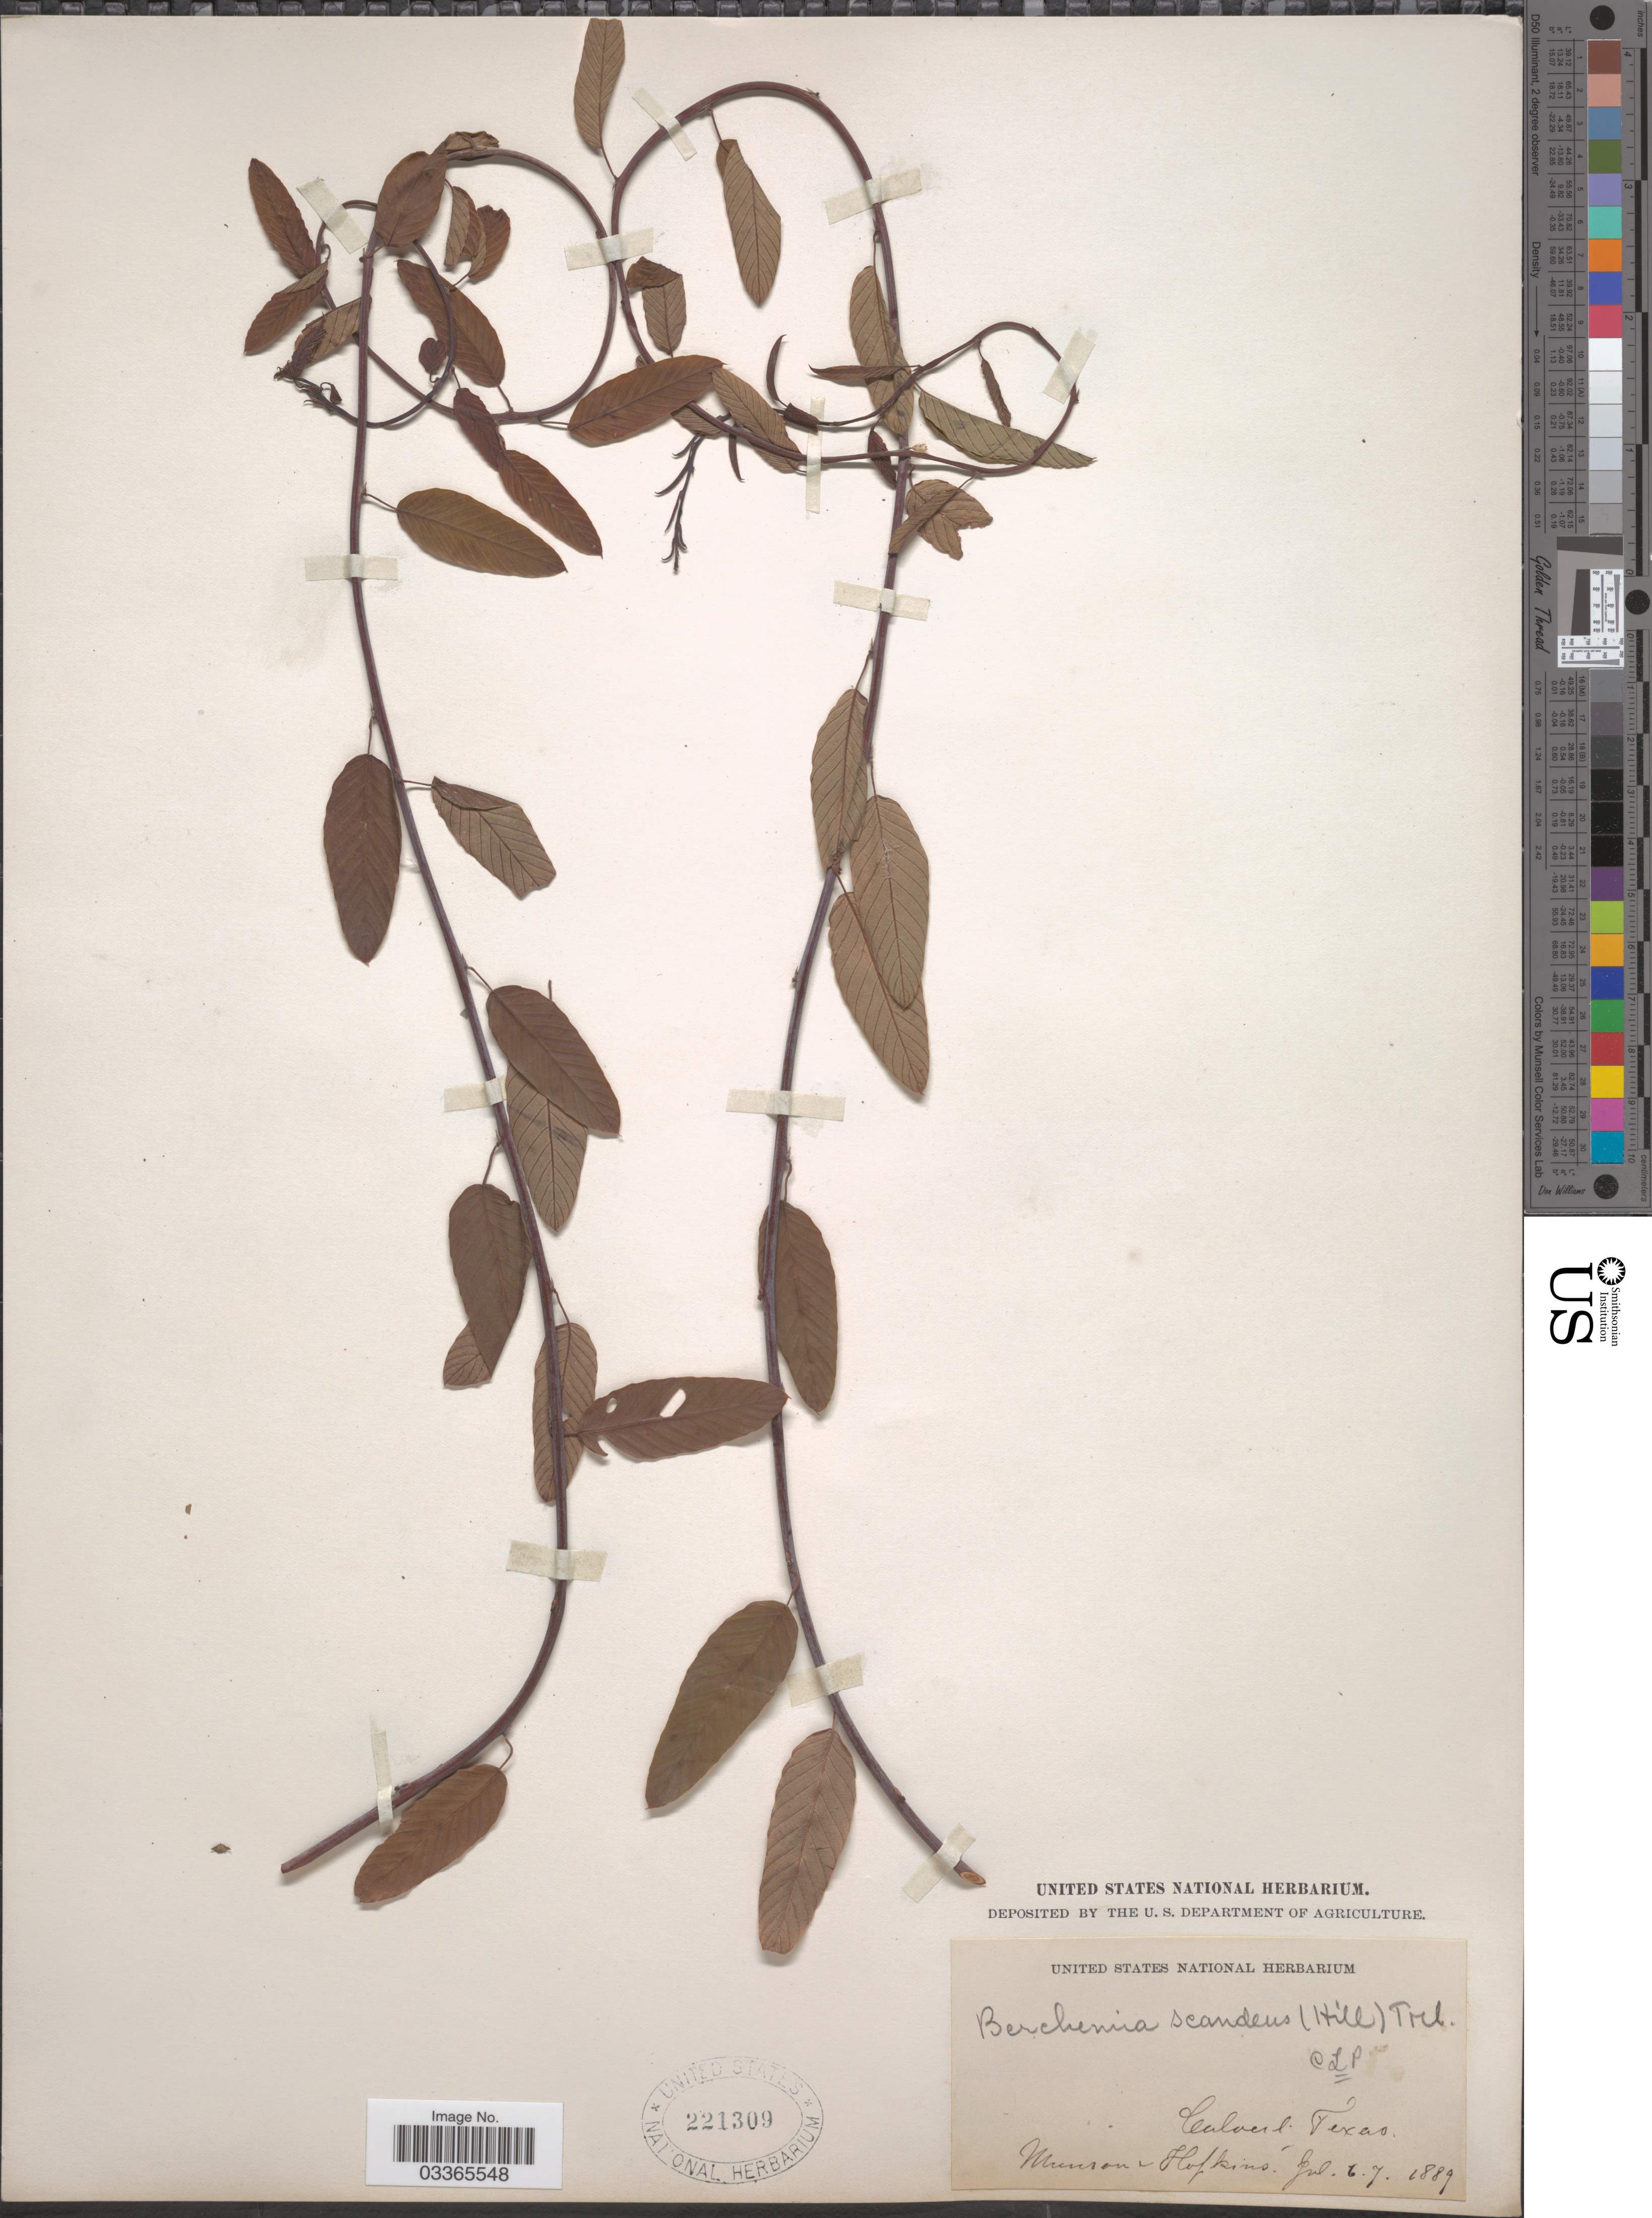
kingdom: Plantae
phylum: Tracheophyta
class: Magnoliopsida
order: Rosales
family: Rhamnaceae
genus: Berchemia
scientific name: Berchemia scandens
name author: (Hill) K. Koch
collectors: M. Hopkins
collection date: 1889-07-06/1889-07-07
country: United States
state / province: Texas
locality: Culvert.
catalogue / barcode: US 221309